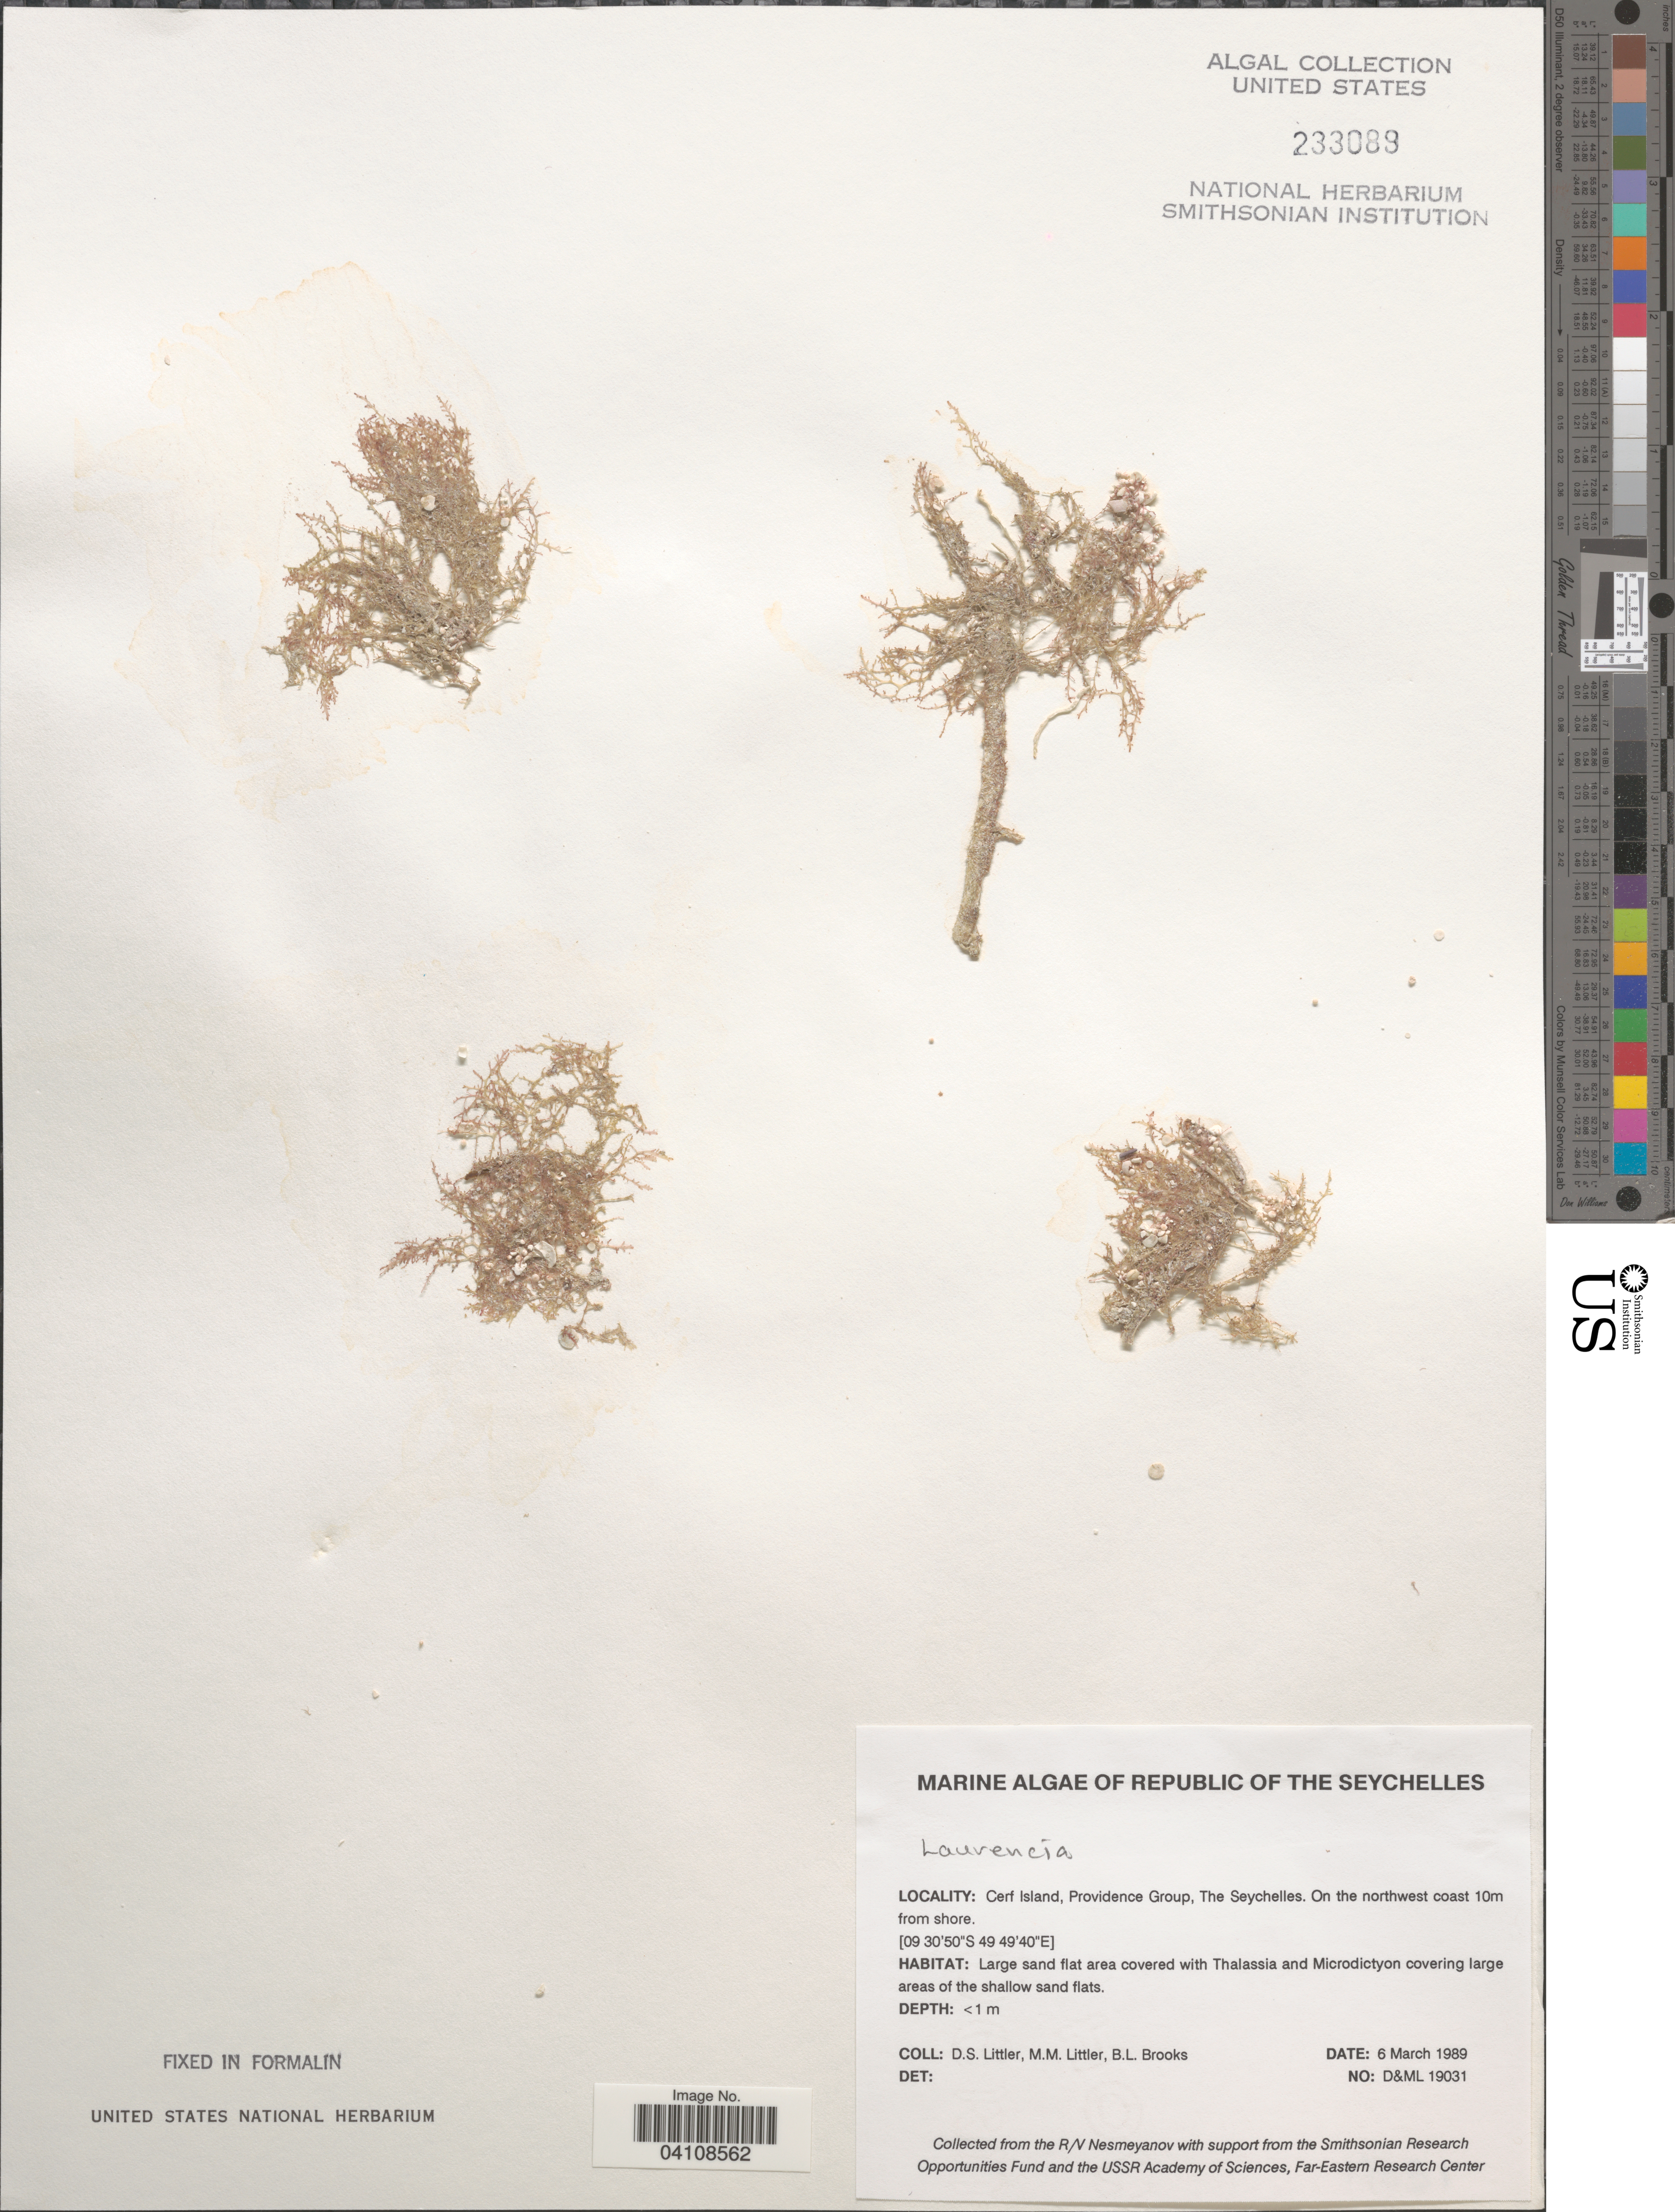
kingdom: Plantae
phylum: Rhodophyta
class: Florideophyceae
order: Ceramiales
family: Rhodomelaceae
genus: Laurencia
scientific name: Laurencia sp.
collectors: D. S. Littler & B. Brooks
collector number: D&ML19031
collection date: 1989-03-06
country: Seychelles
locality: Republic of The Seychelles. Cerf Island, Providence Group. On the northwest coast 10m from shore.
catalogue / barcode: US 233089